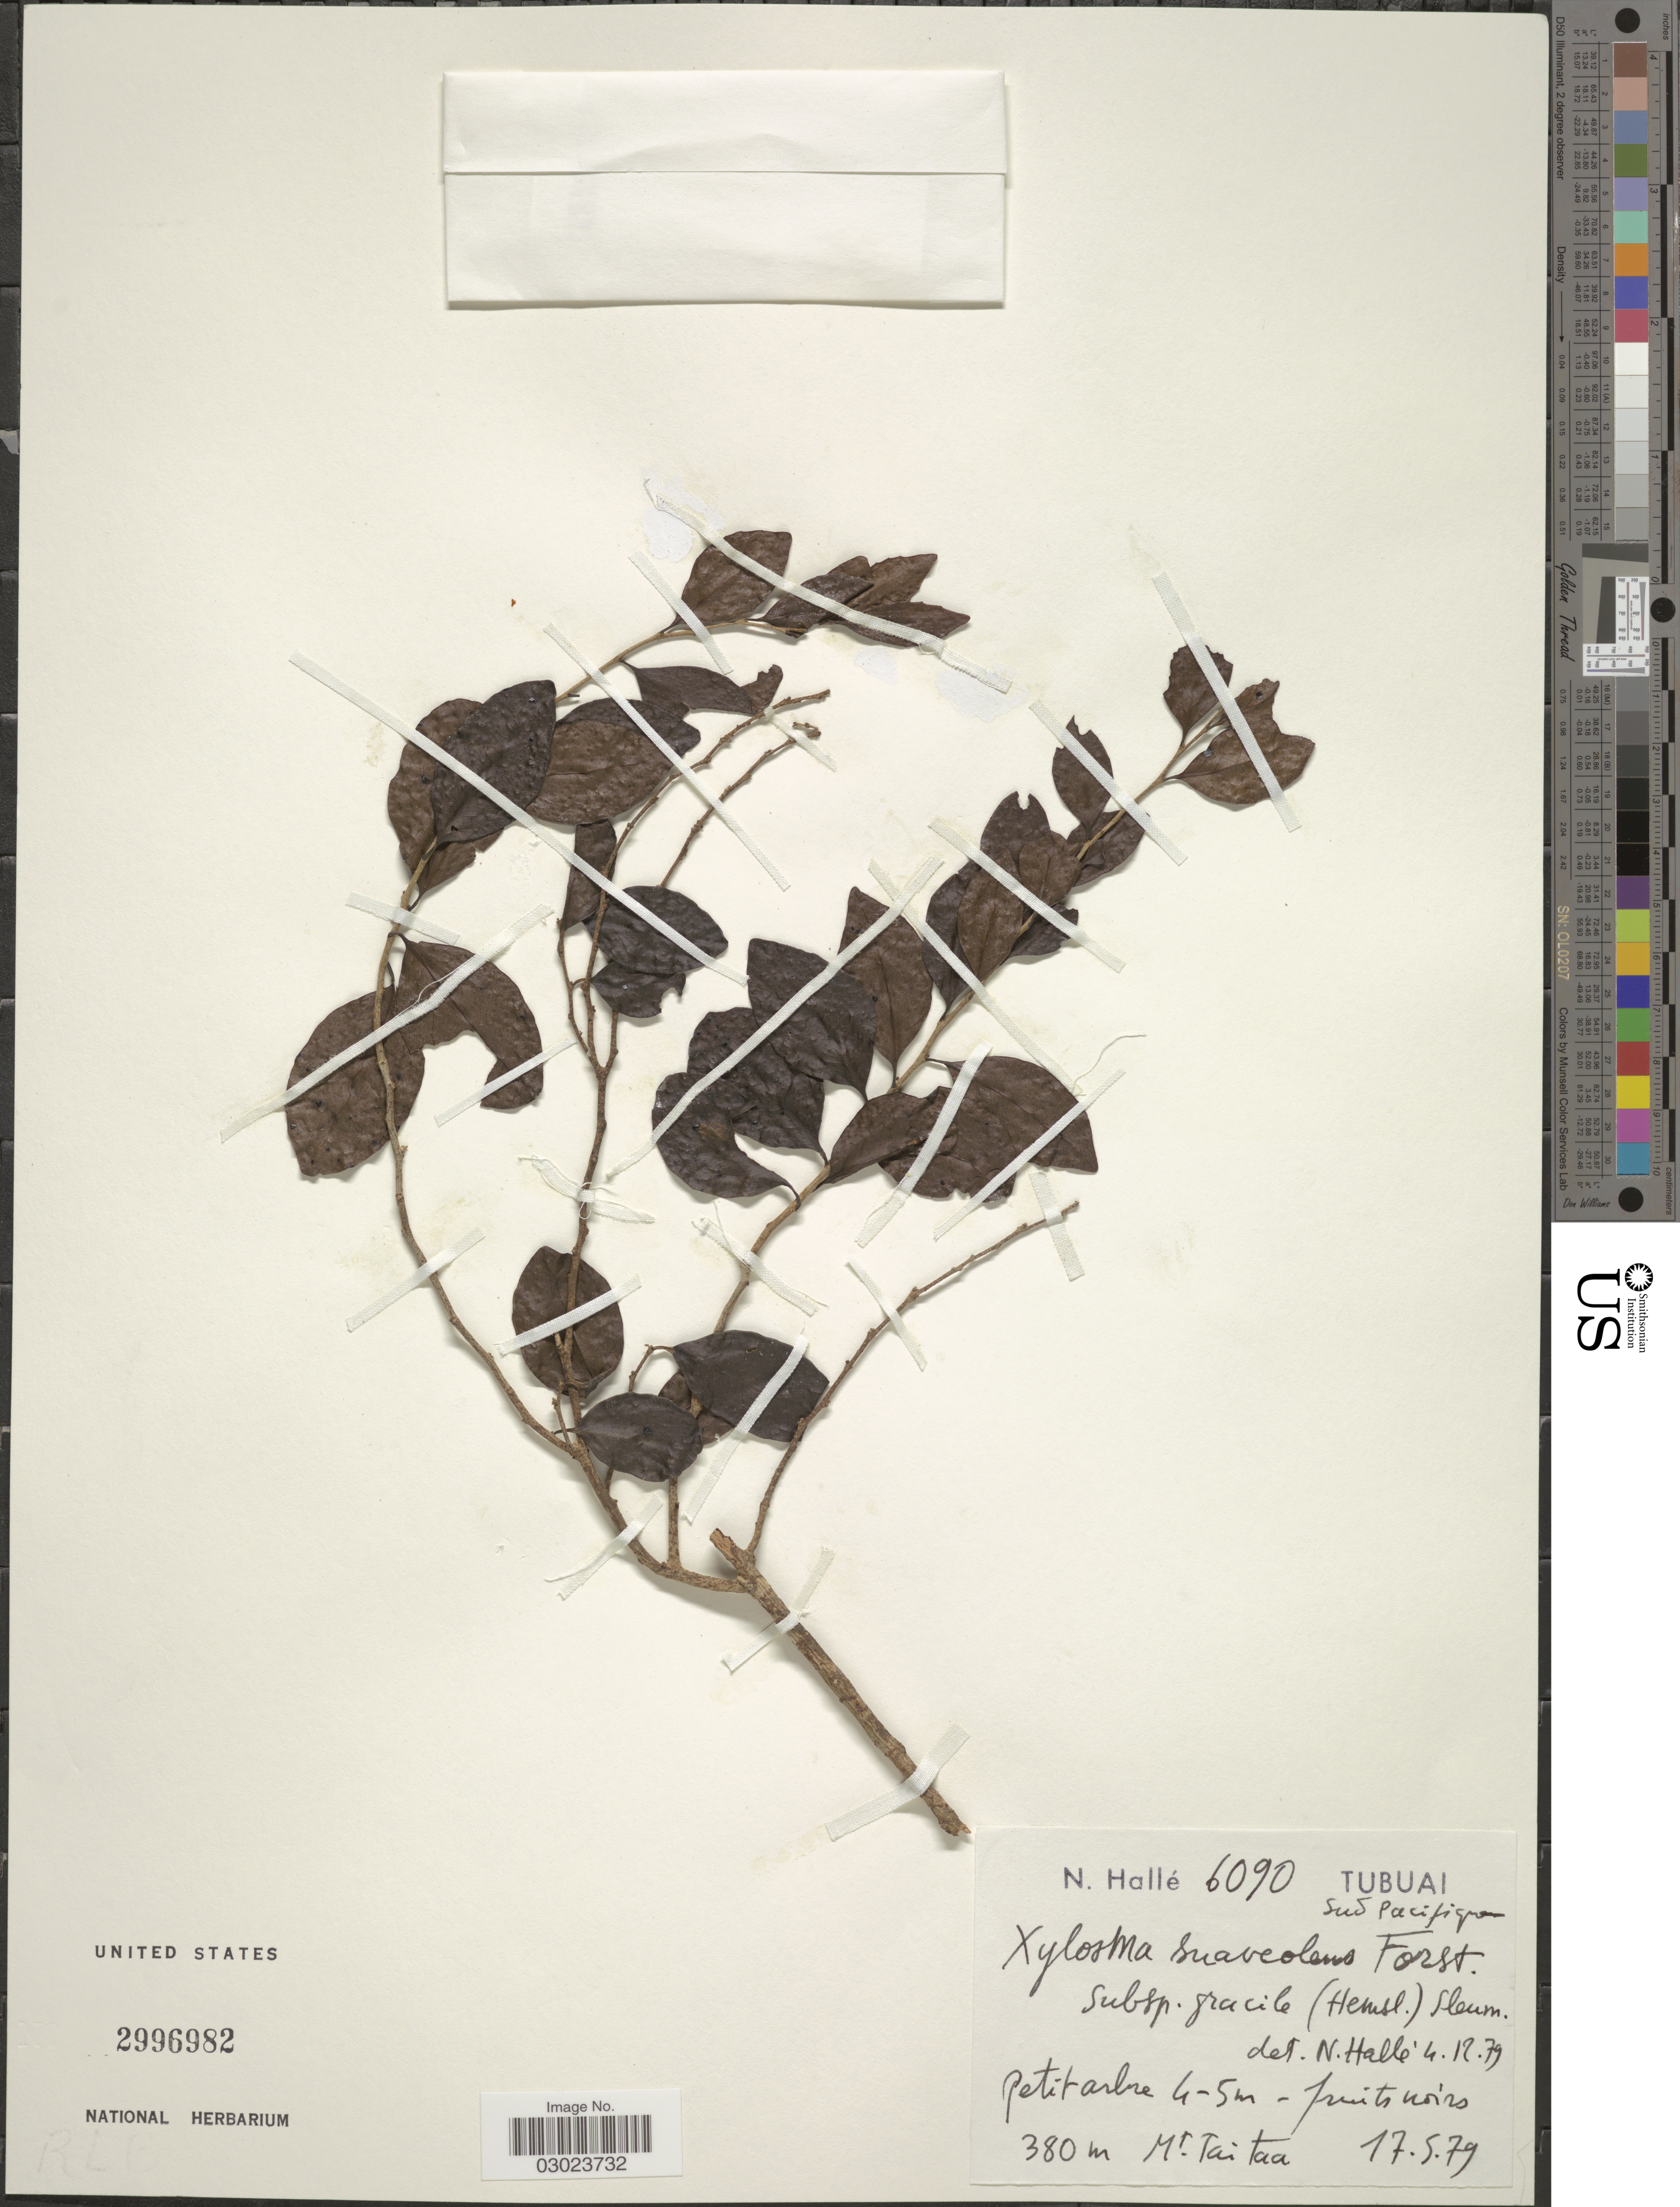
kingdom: Plantae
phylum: Tracheophyta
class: Magnoliopsida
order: Malpighiales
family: Salicaceae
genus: Xylosma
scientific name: Xylosma suaveolens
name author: G. Forst.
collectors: N. Hallé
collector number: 6090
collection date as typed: Transcribed d/m/y: 17/5/79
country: French Polynesia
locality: Tubuai Sud Pacifique.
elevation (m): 380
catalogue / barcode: US 2996982